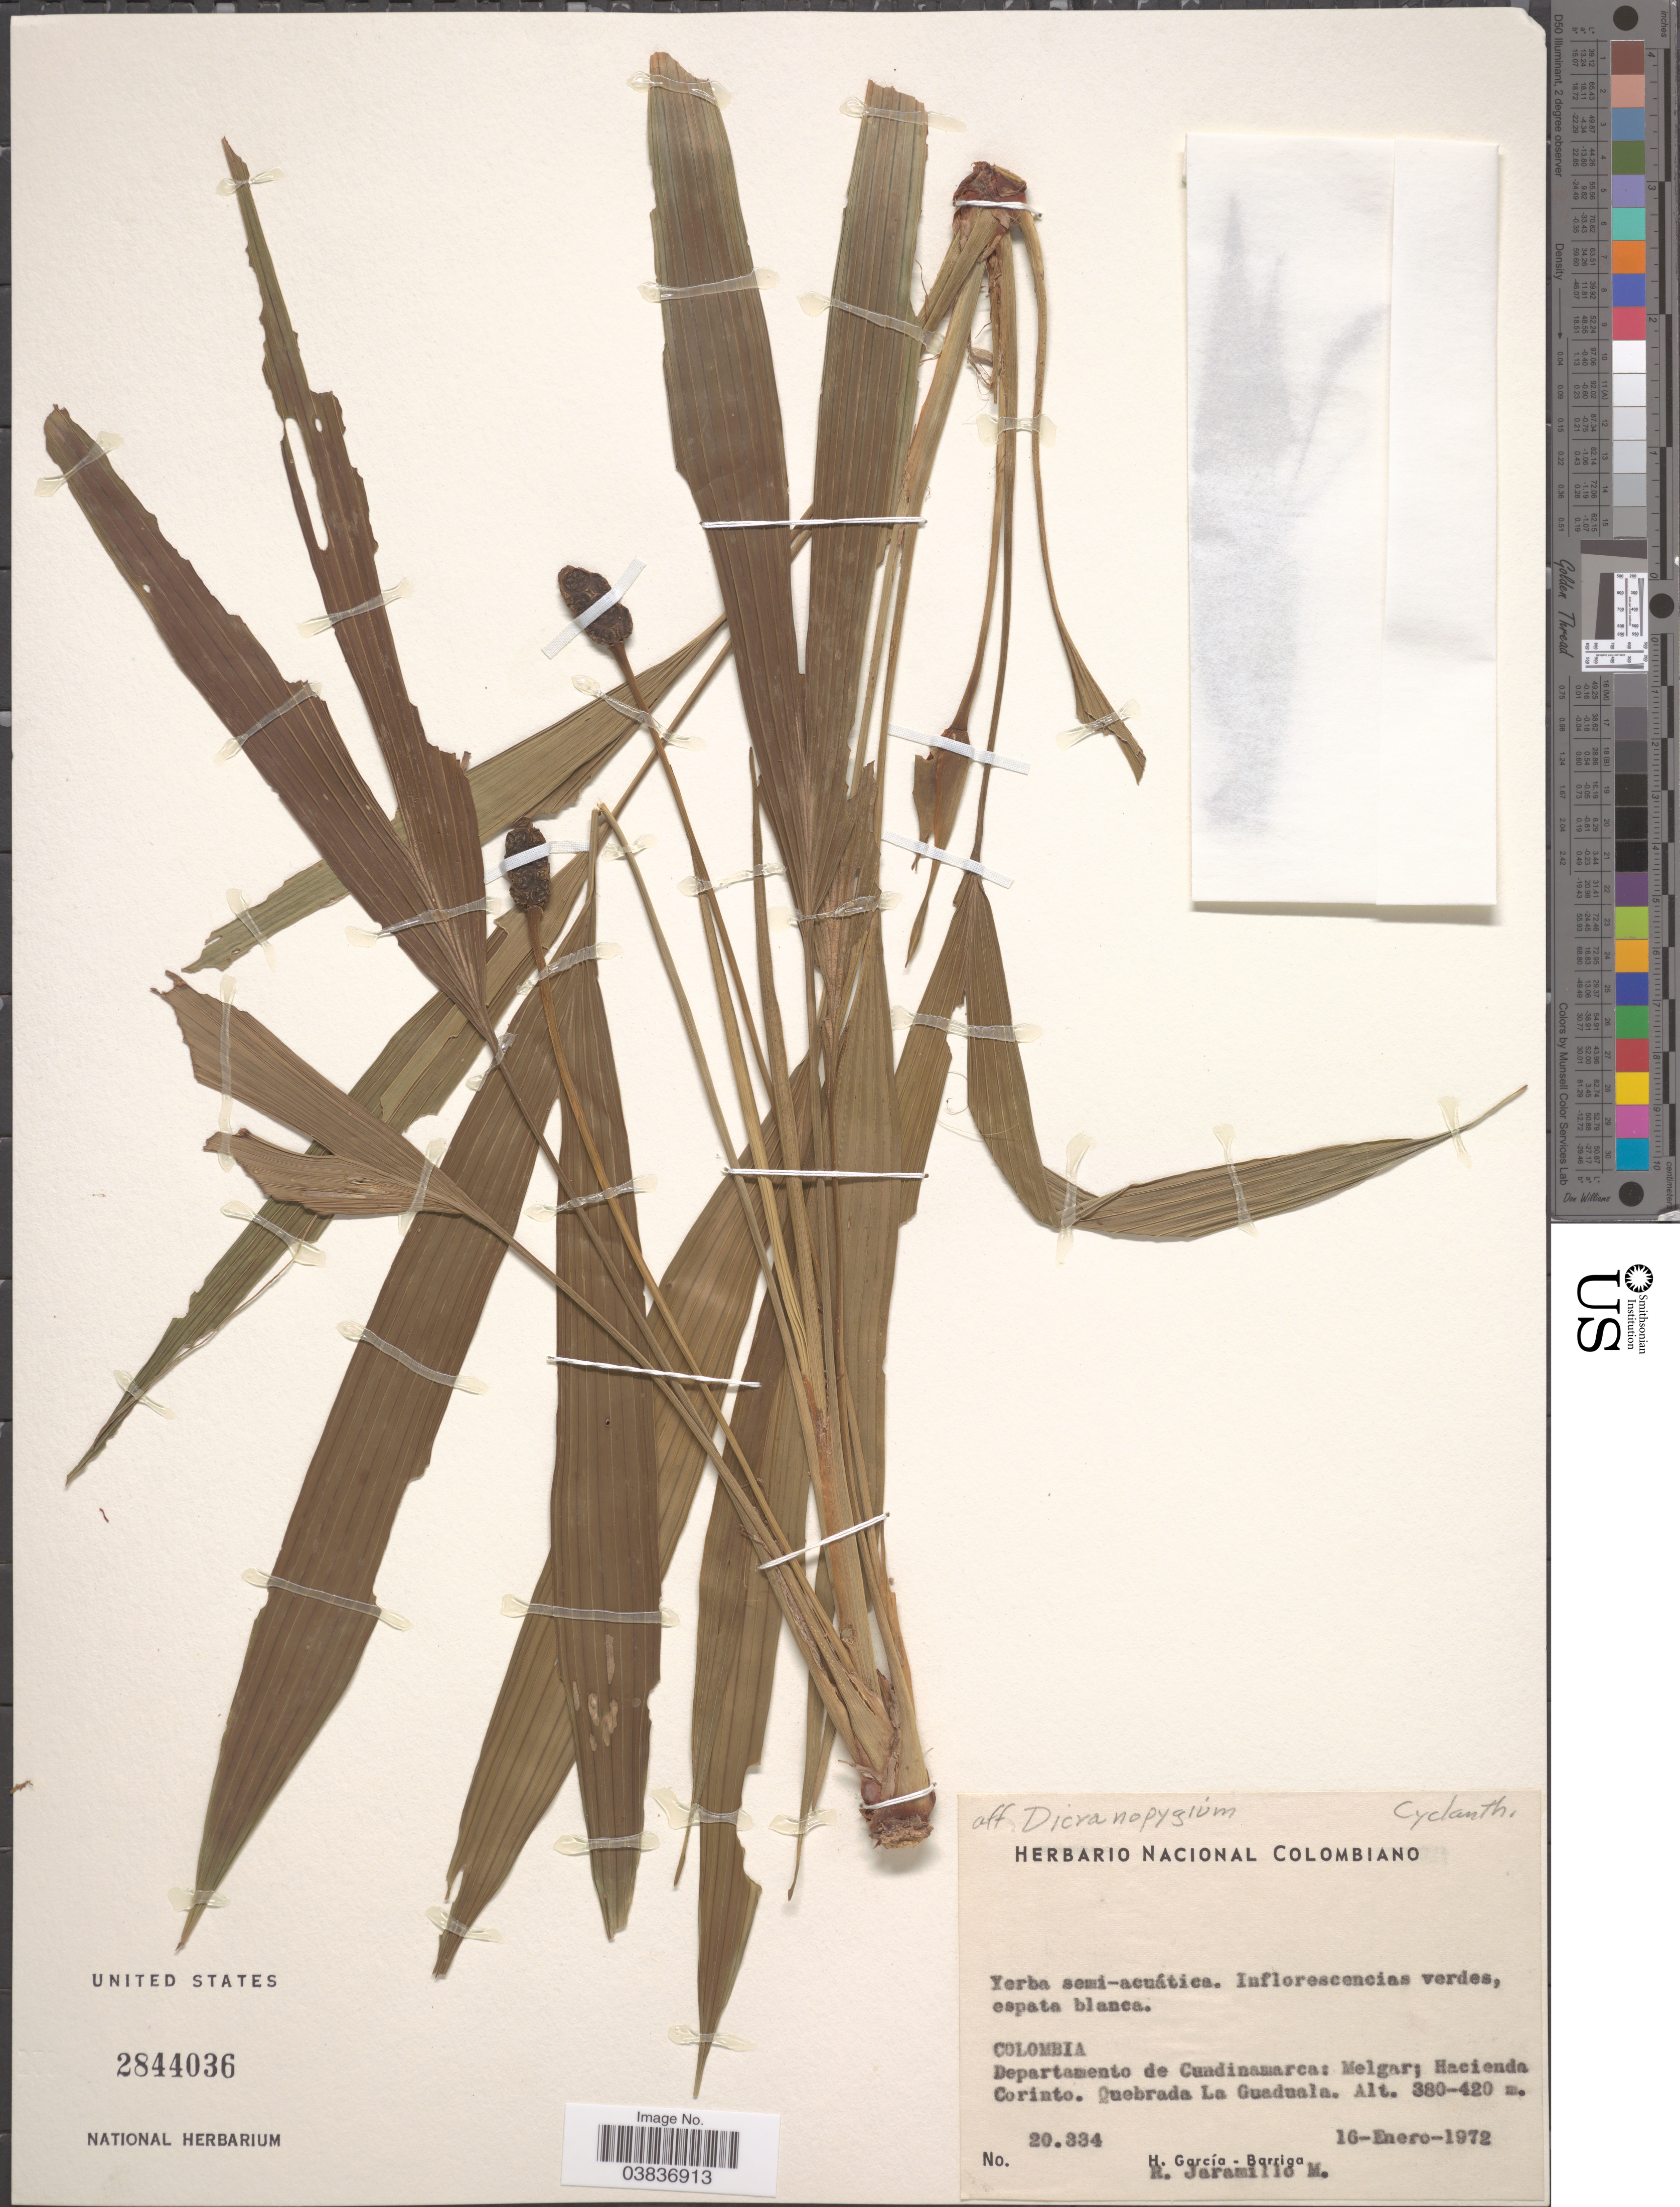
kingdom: Plantae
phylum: Tracheophyta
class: Liliopsida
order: Pandanales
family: Cyclanthaceae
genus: Dicranopygium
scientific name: Dicranopygium sp.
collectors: H. García Barriga & R. Jaramillo M.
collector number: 20334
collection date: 1972-01-16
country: Colombia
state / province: Cundinamarca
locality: Departamento de Cundinamarca: Melgar; Hacienda Corinto. Quebrada La Guaduala.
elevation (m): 380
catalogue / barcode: US 2844036